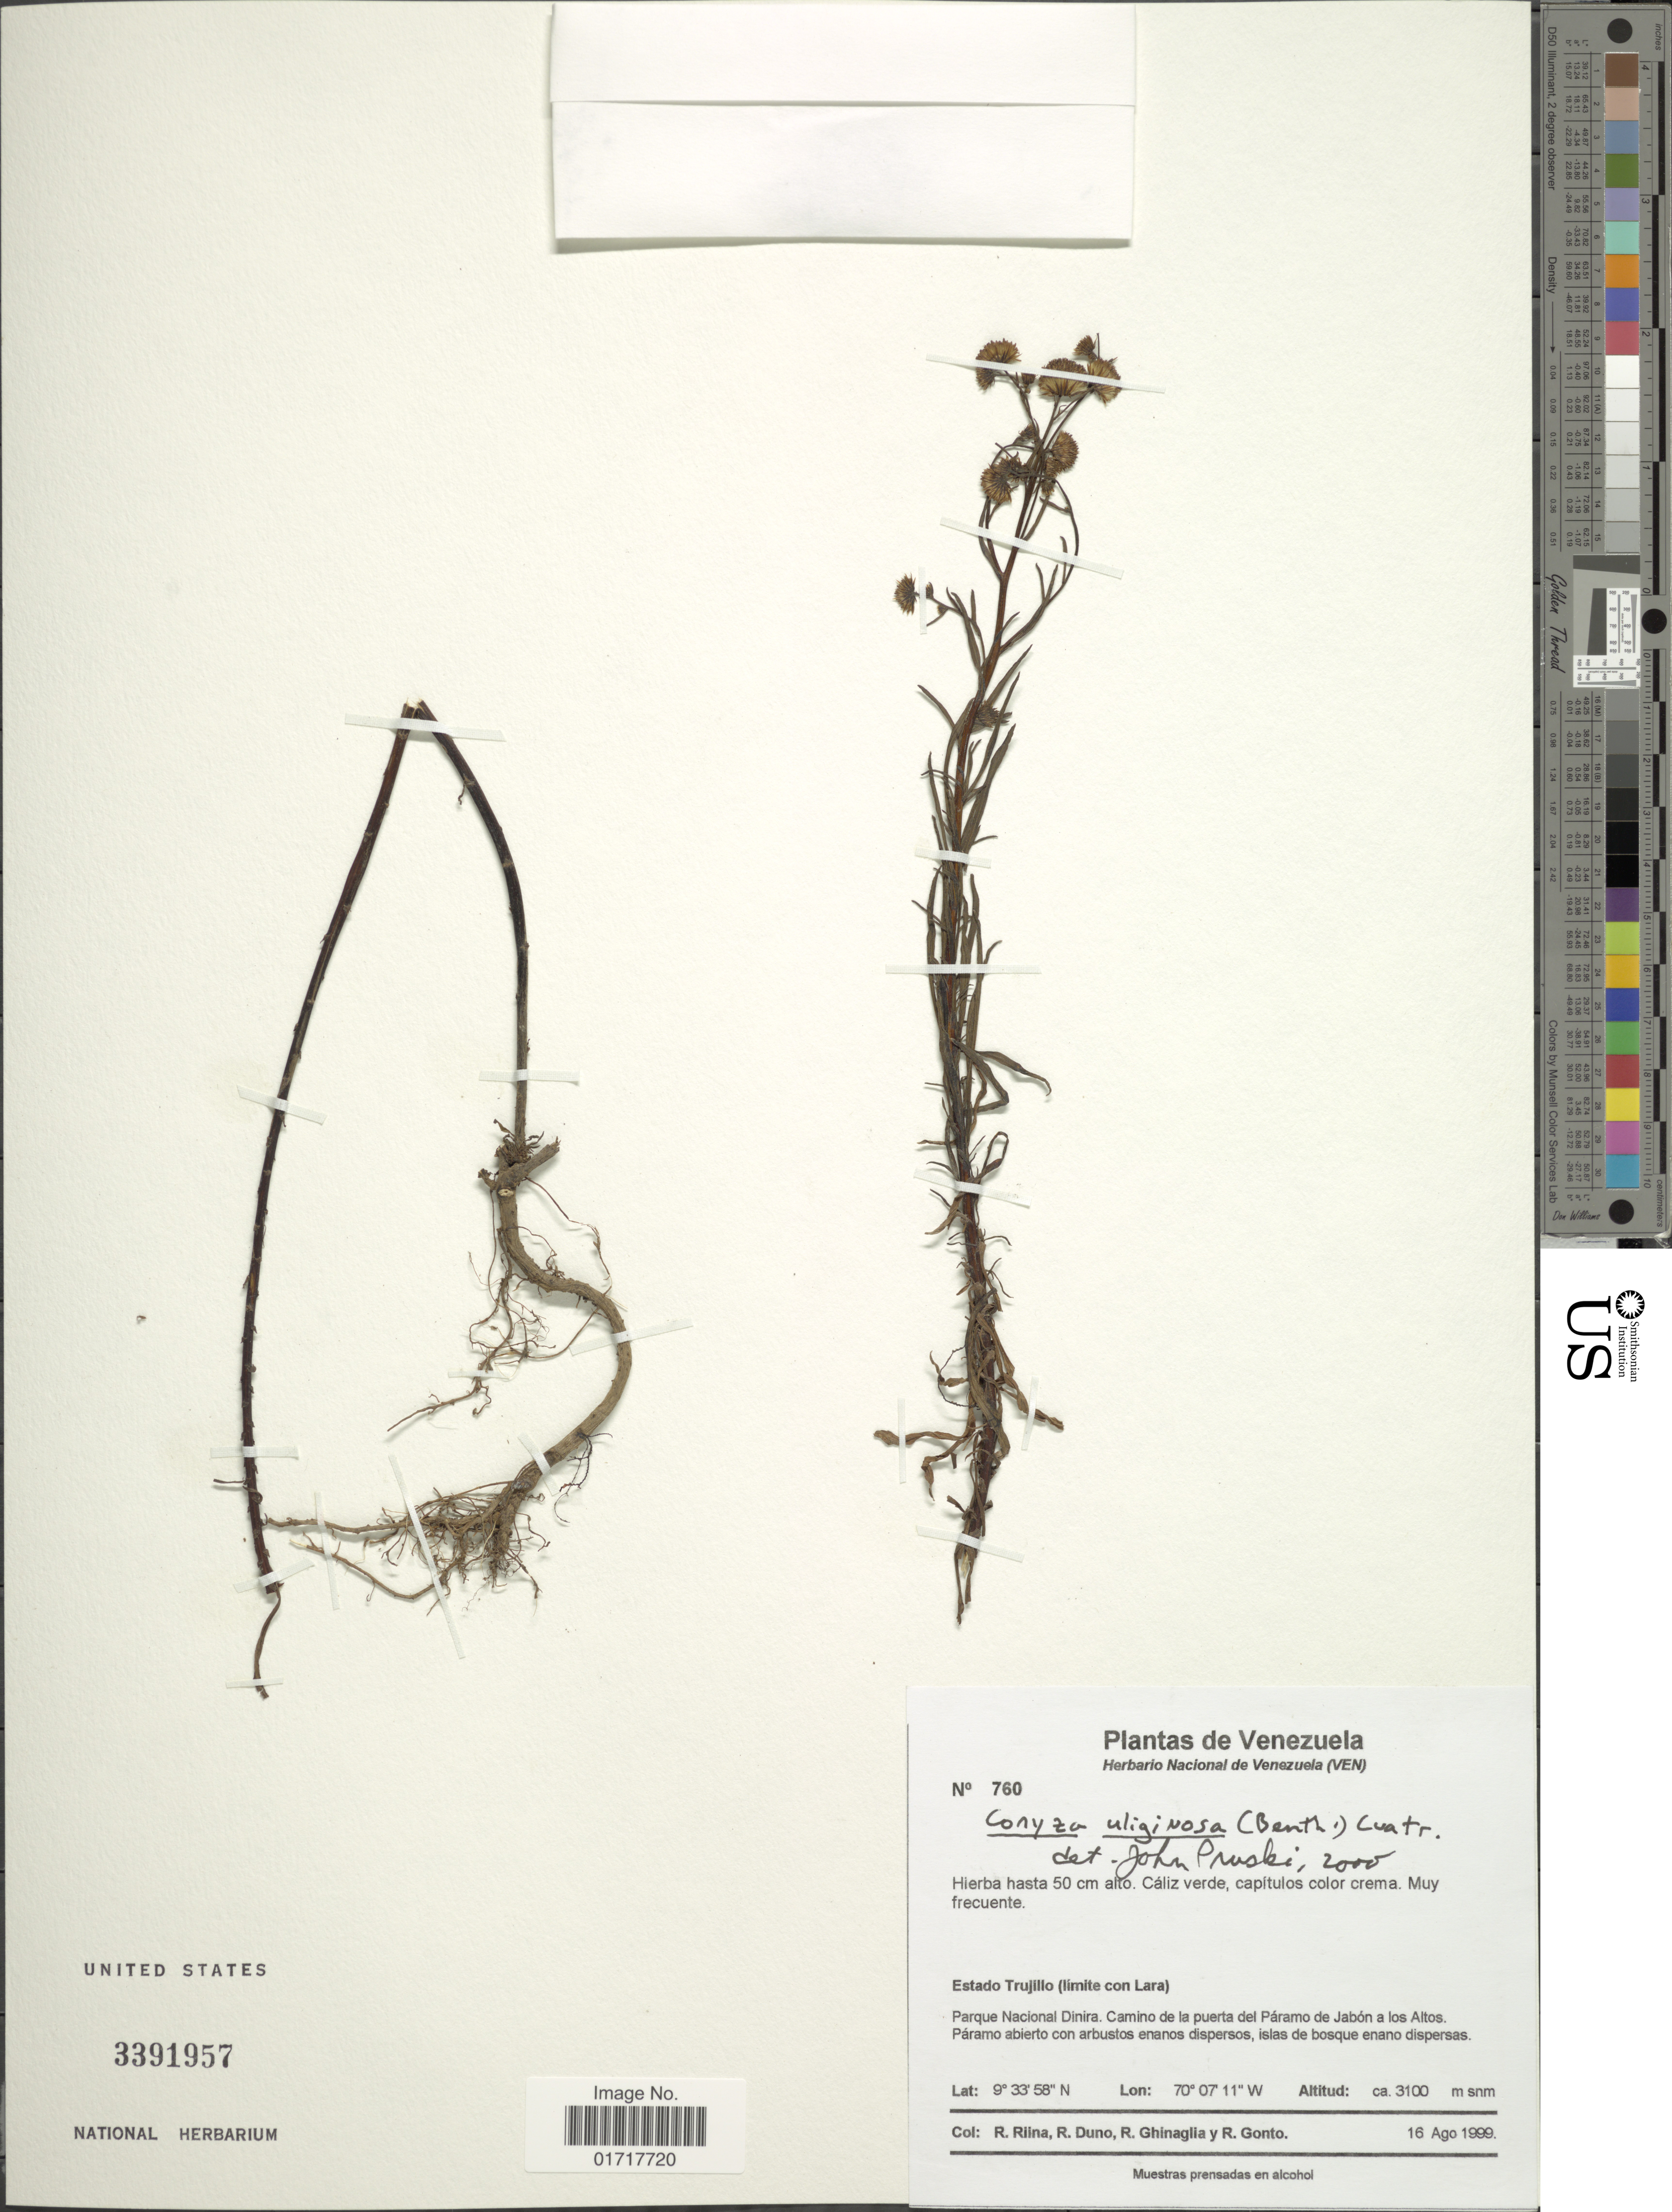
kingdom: Plantae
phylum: Tracheophyta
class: Magnoliopsida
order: Asterales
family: Asteraceae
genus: Conyza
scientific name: Conyza uliginosa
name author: (Benth.) Cuatrec.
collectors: R. Riina, R. Duno de Stefano, R. Ghinaglia & R. Gonto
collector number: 760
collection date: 1999-08-16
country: Venezuela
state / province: Trujillo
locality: Estado: Trujillo (limite con Lara), Parque Nacional Dinira. Camino de la puerta del Paramo de Jabon a los Altos.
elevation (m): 3100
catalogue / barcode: US 3391957